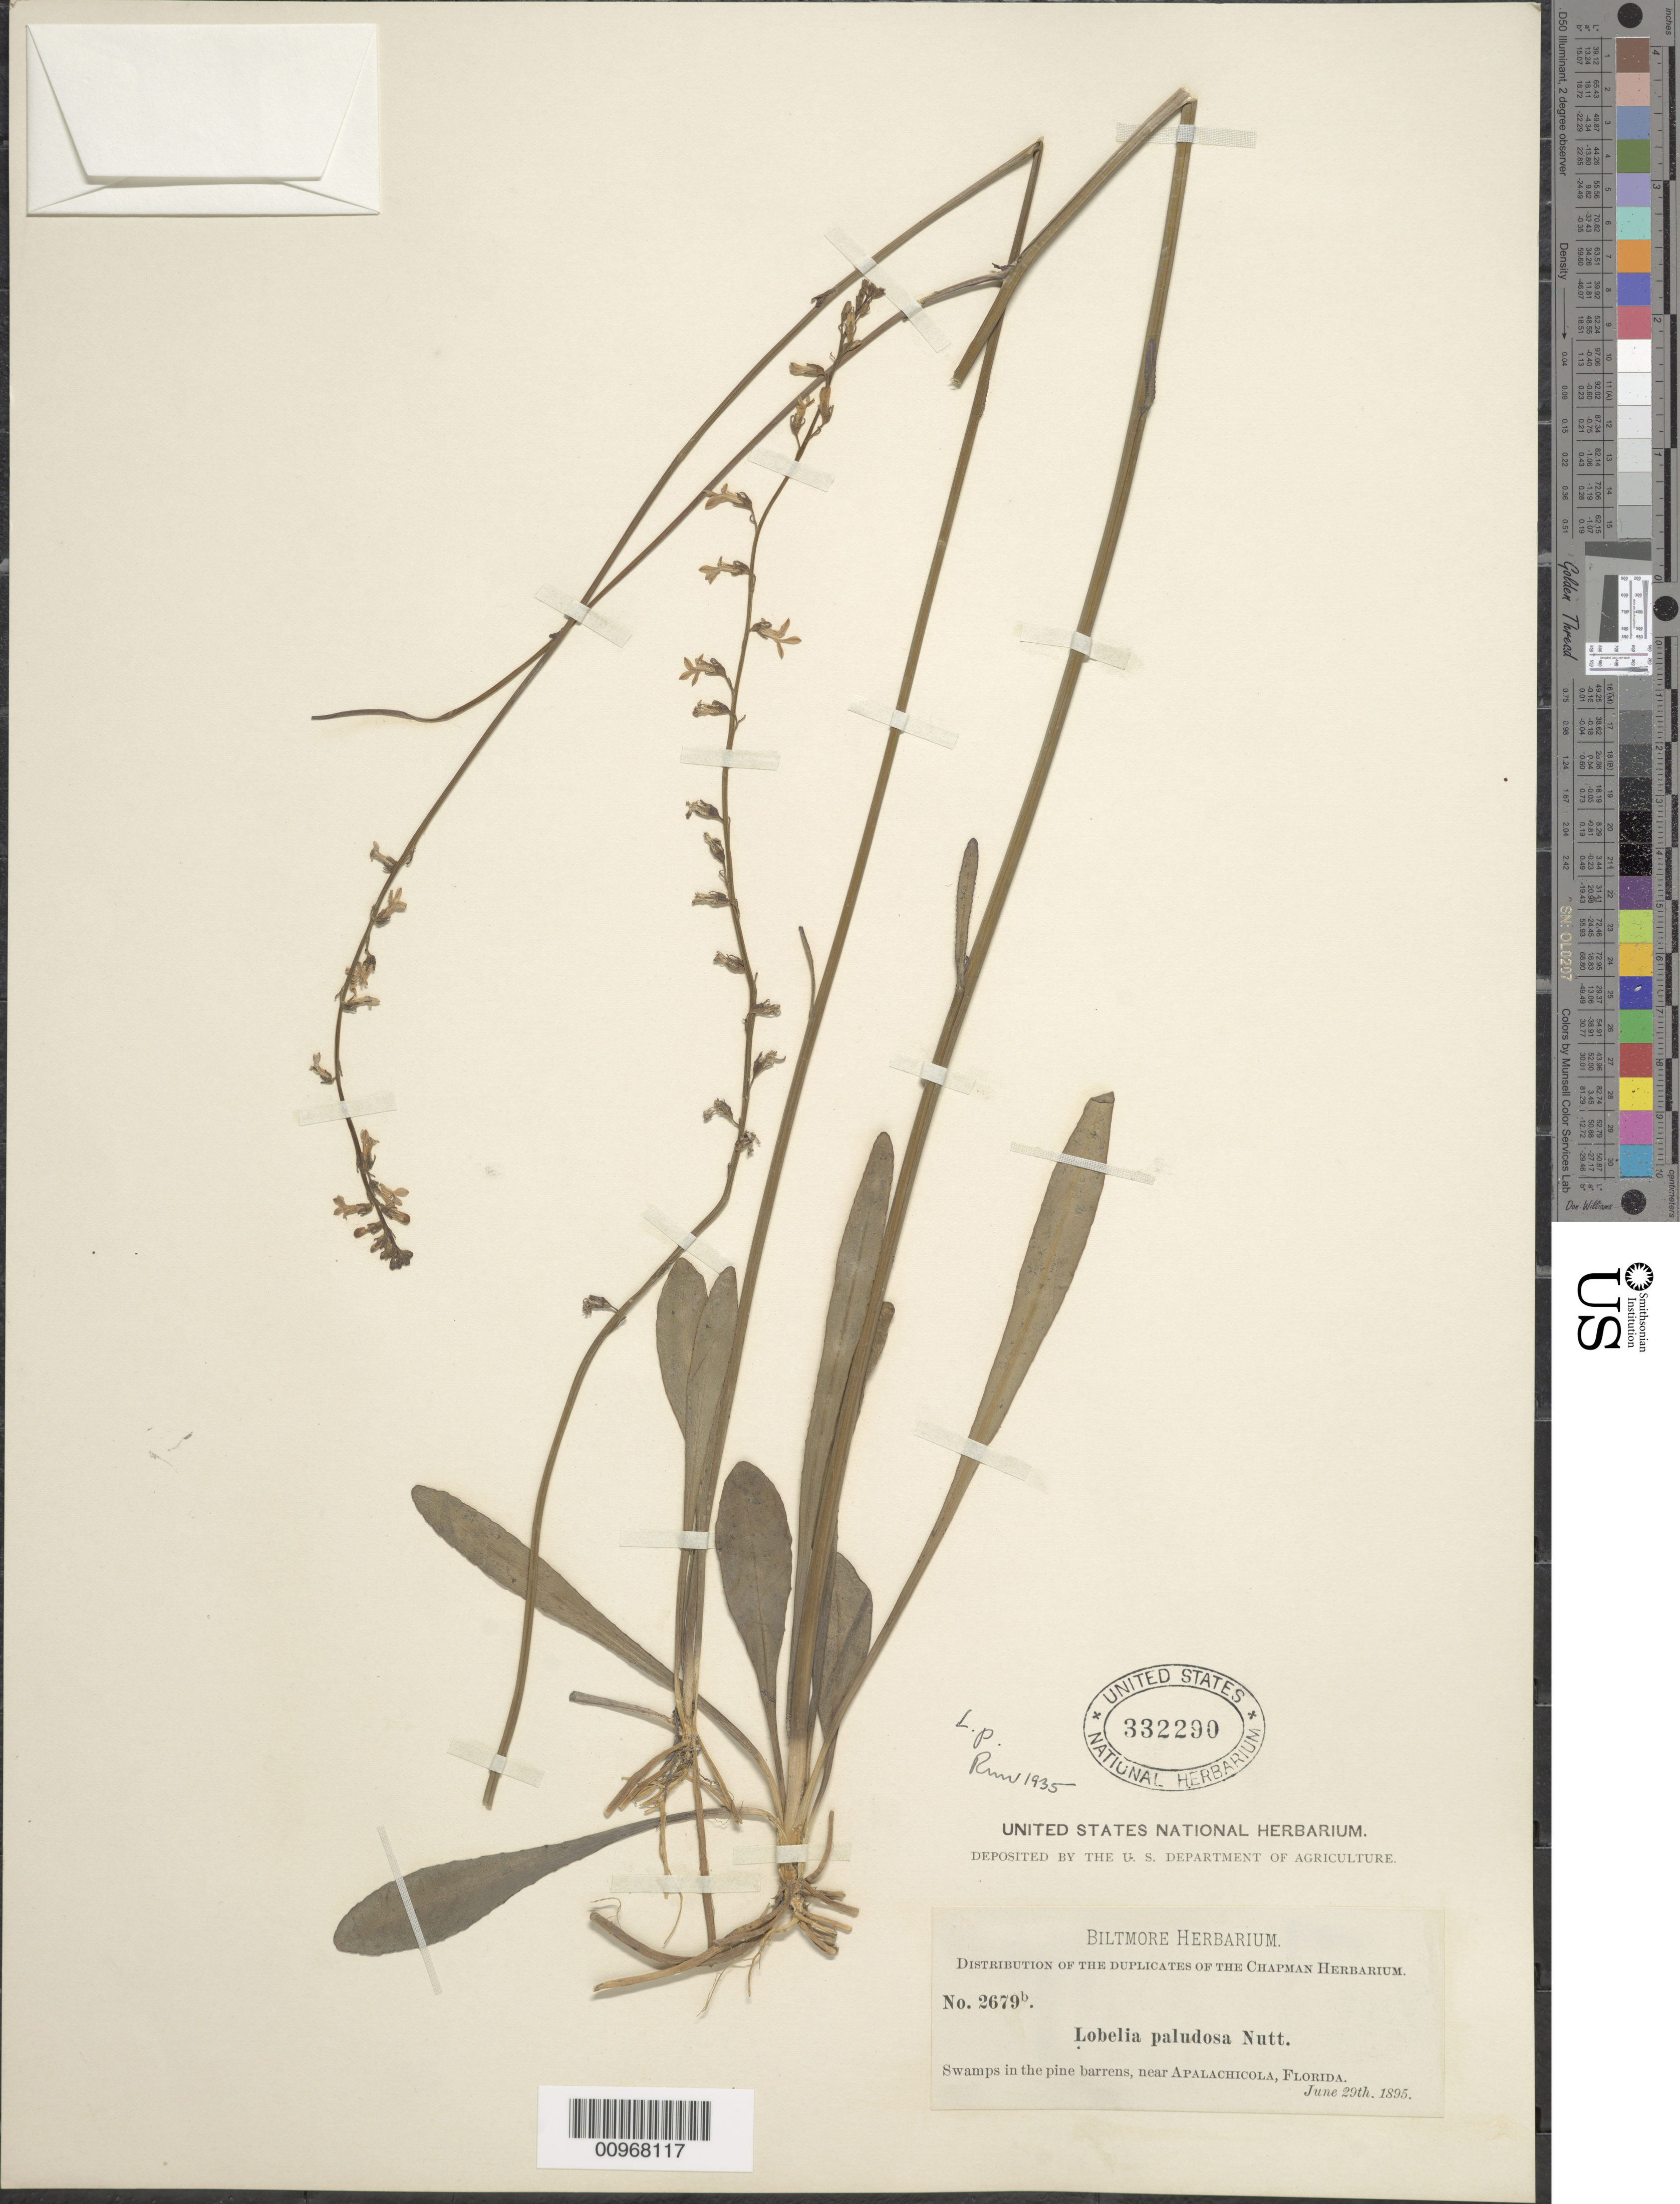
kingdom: Plantae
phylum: Tracheophyta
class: Magnoliopsida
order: Asterales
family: Campanulaceae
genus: Lobelia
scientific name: Lobelia paludosa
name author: Nutt.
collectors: ex herb. A.W. Chapman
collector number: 2679b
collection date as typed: June 29, 1895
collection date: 1895-06-29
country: United States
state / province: Florida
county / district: Franklin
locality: Apalachicola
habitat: swamps in the pine barrens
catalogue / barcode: US 332290